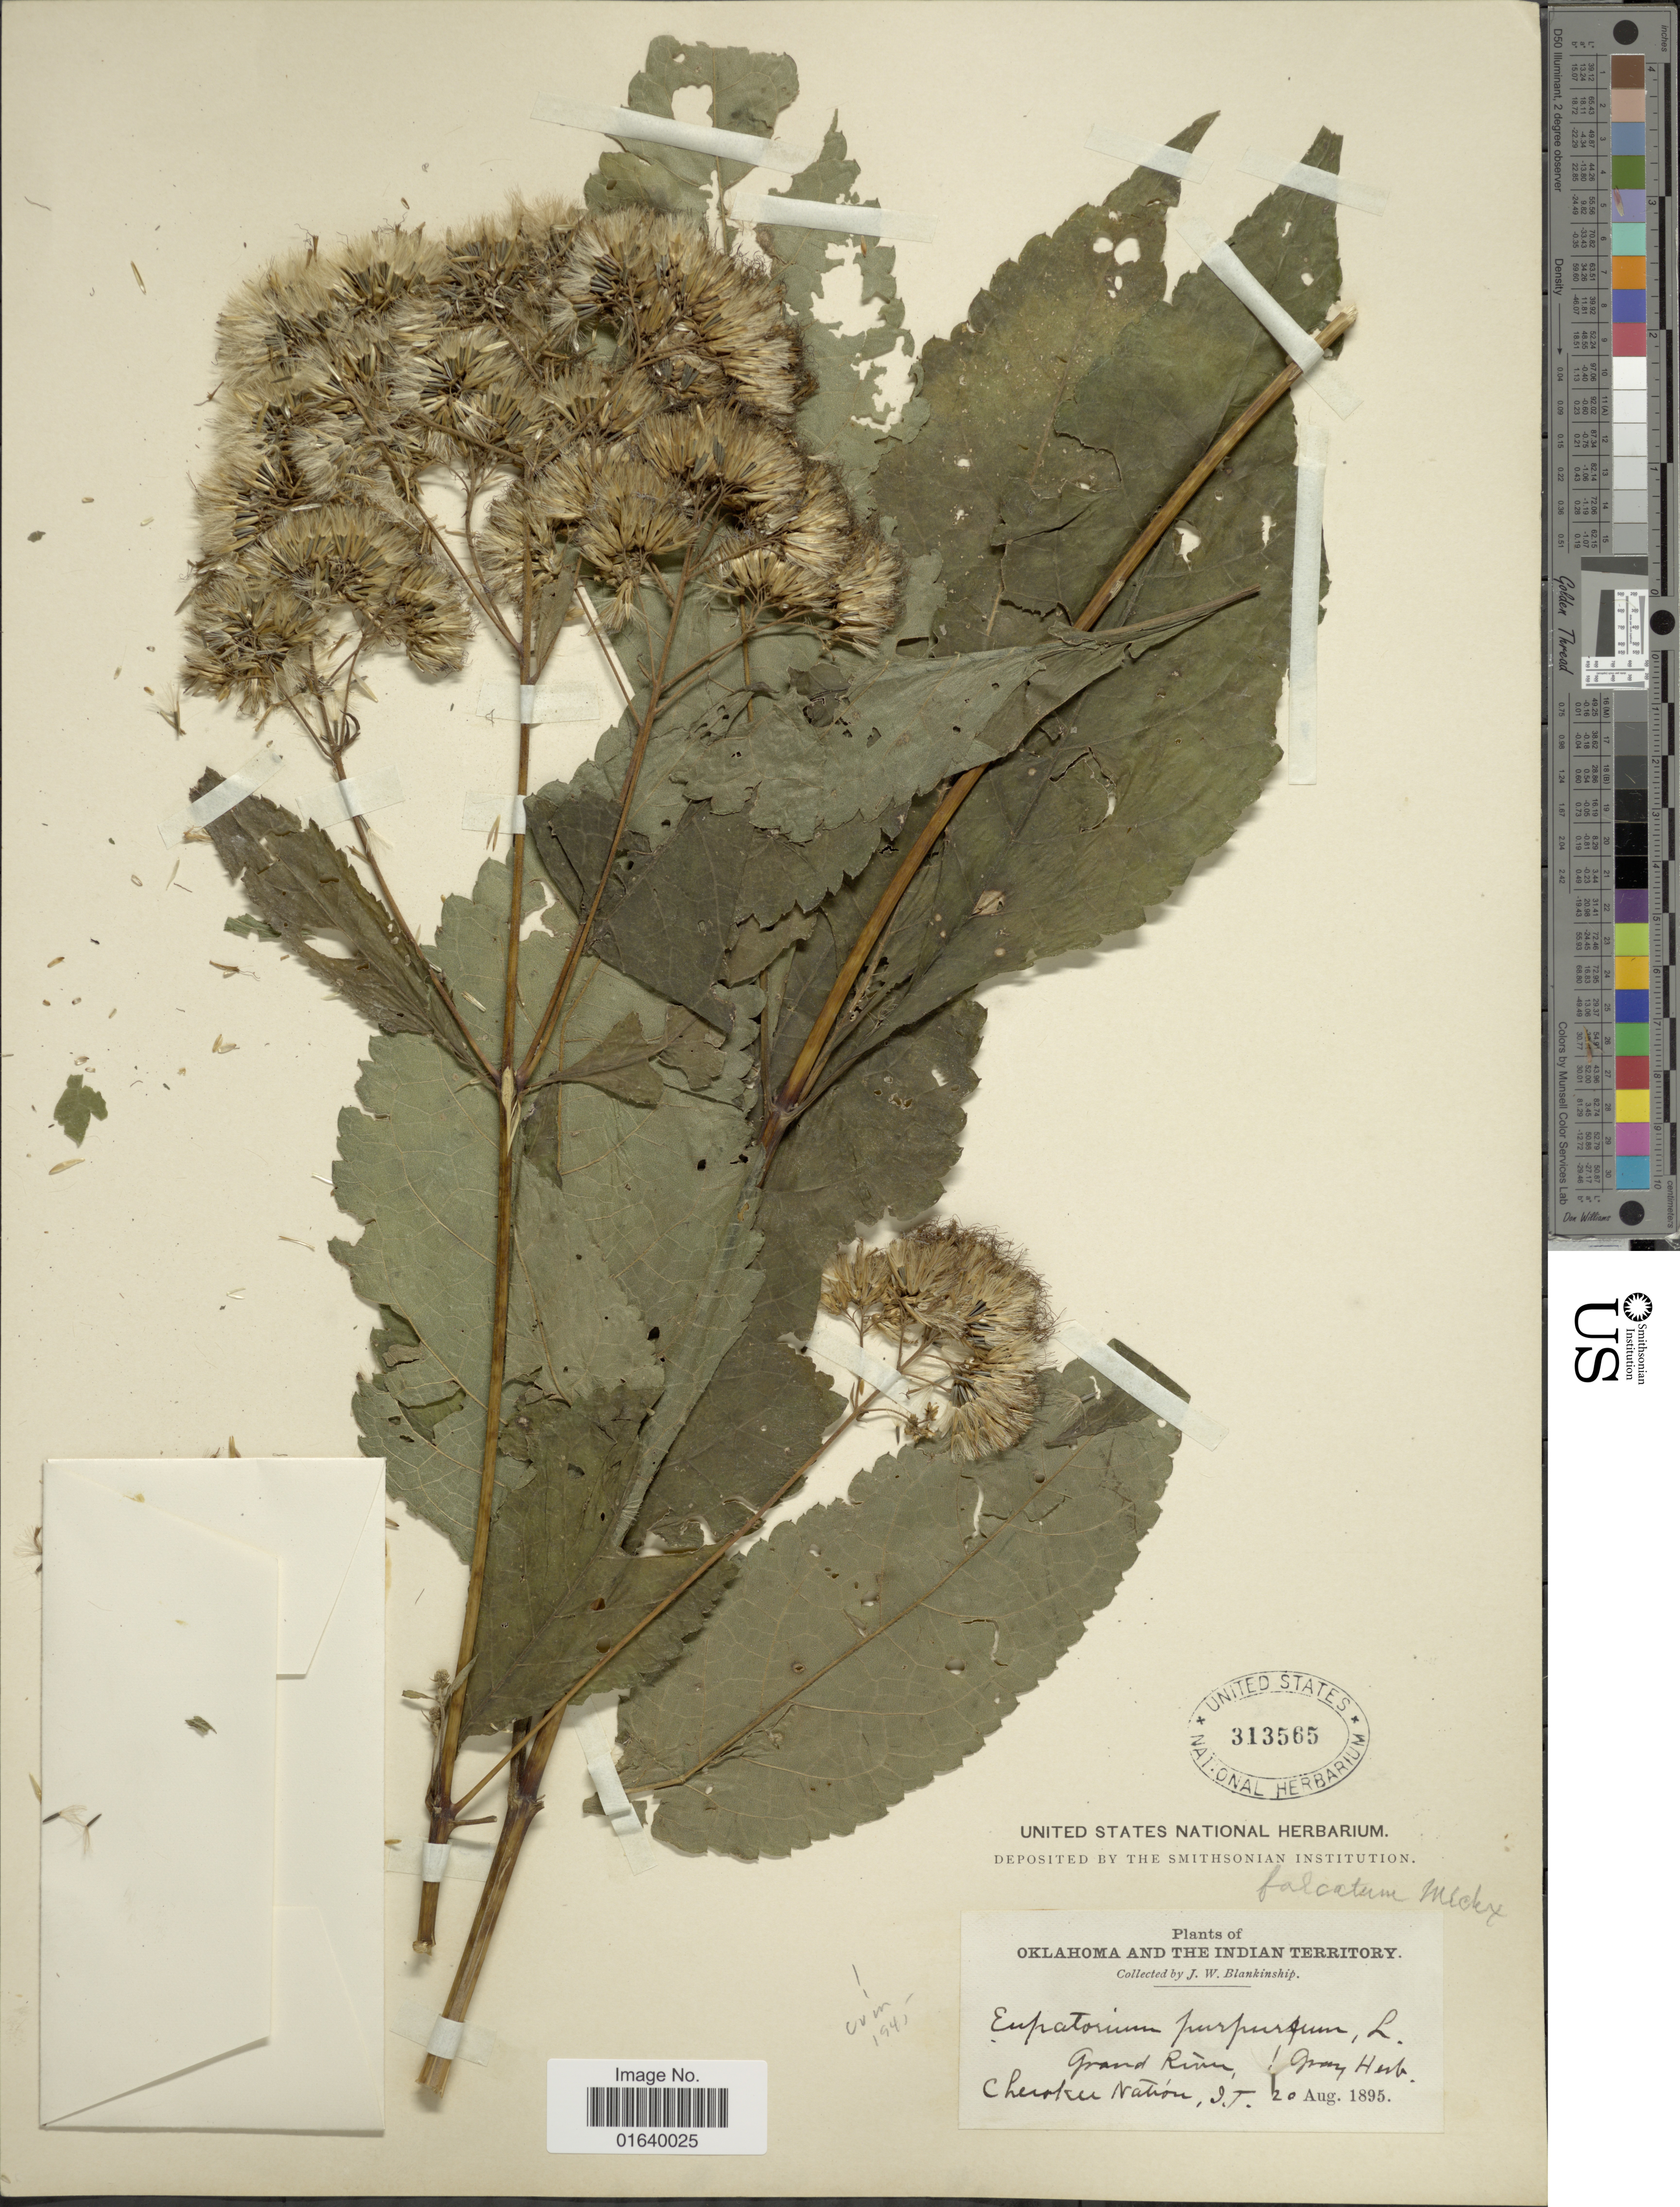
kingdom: Plantae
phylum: Tracheophyta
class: Magnoliopsida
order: Asterales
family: Asteraceae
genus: Eupatorium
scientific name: Eupatorium purpureum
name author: (L.) E.E. Lamont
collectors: J. W. Blankinship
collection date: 1895-08-20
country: United States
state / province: Oklahoma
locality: Oklahoma and The Indian territory, Grand River, Cherkee Nation.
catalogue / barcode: US 313565